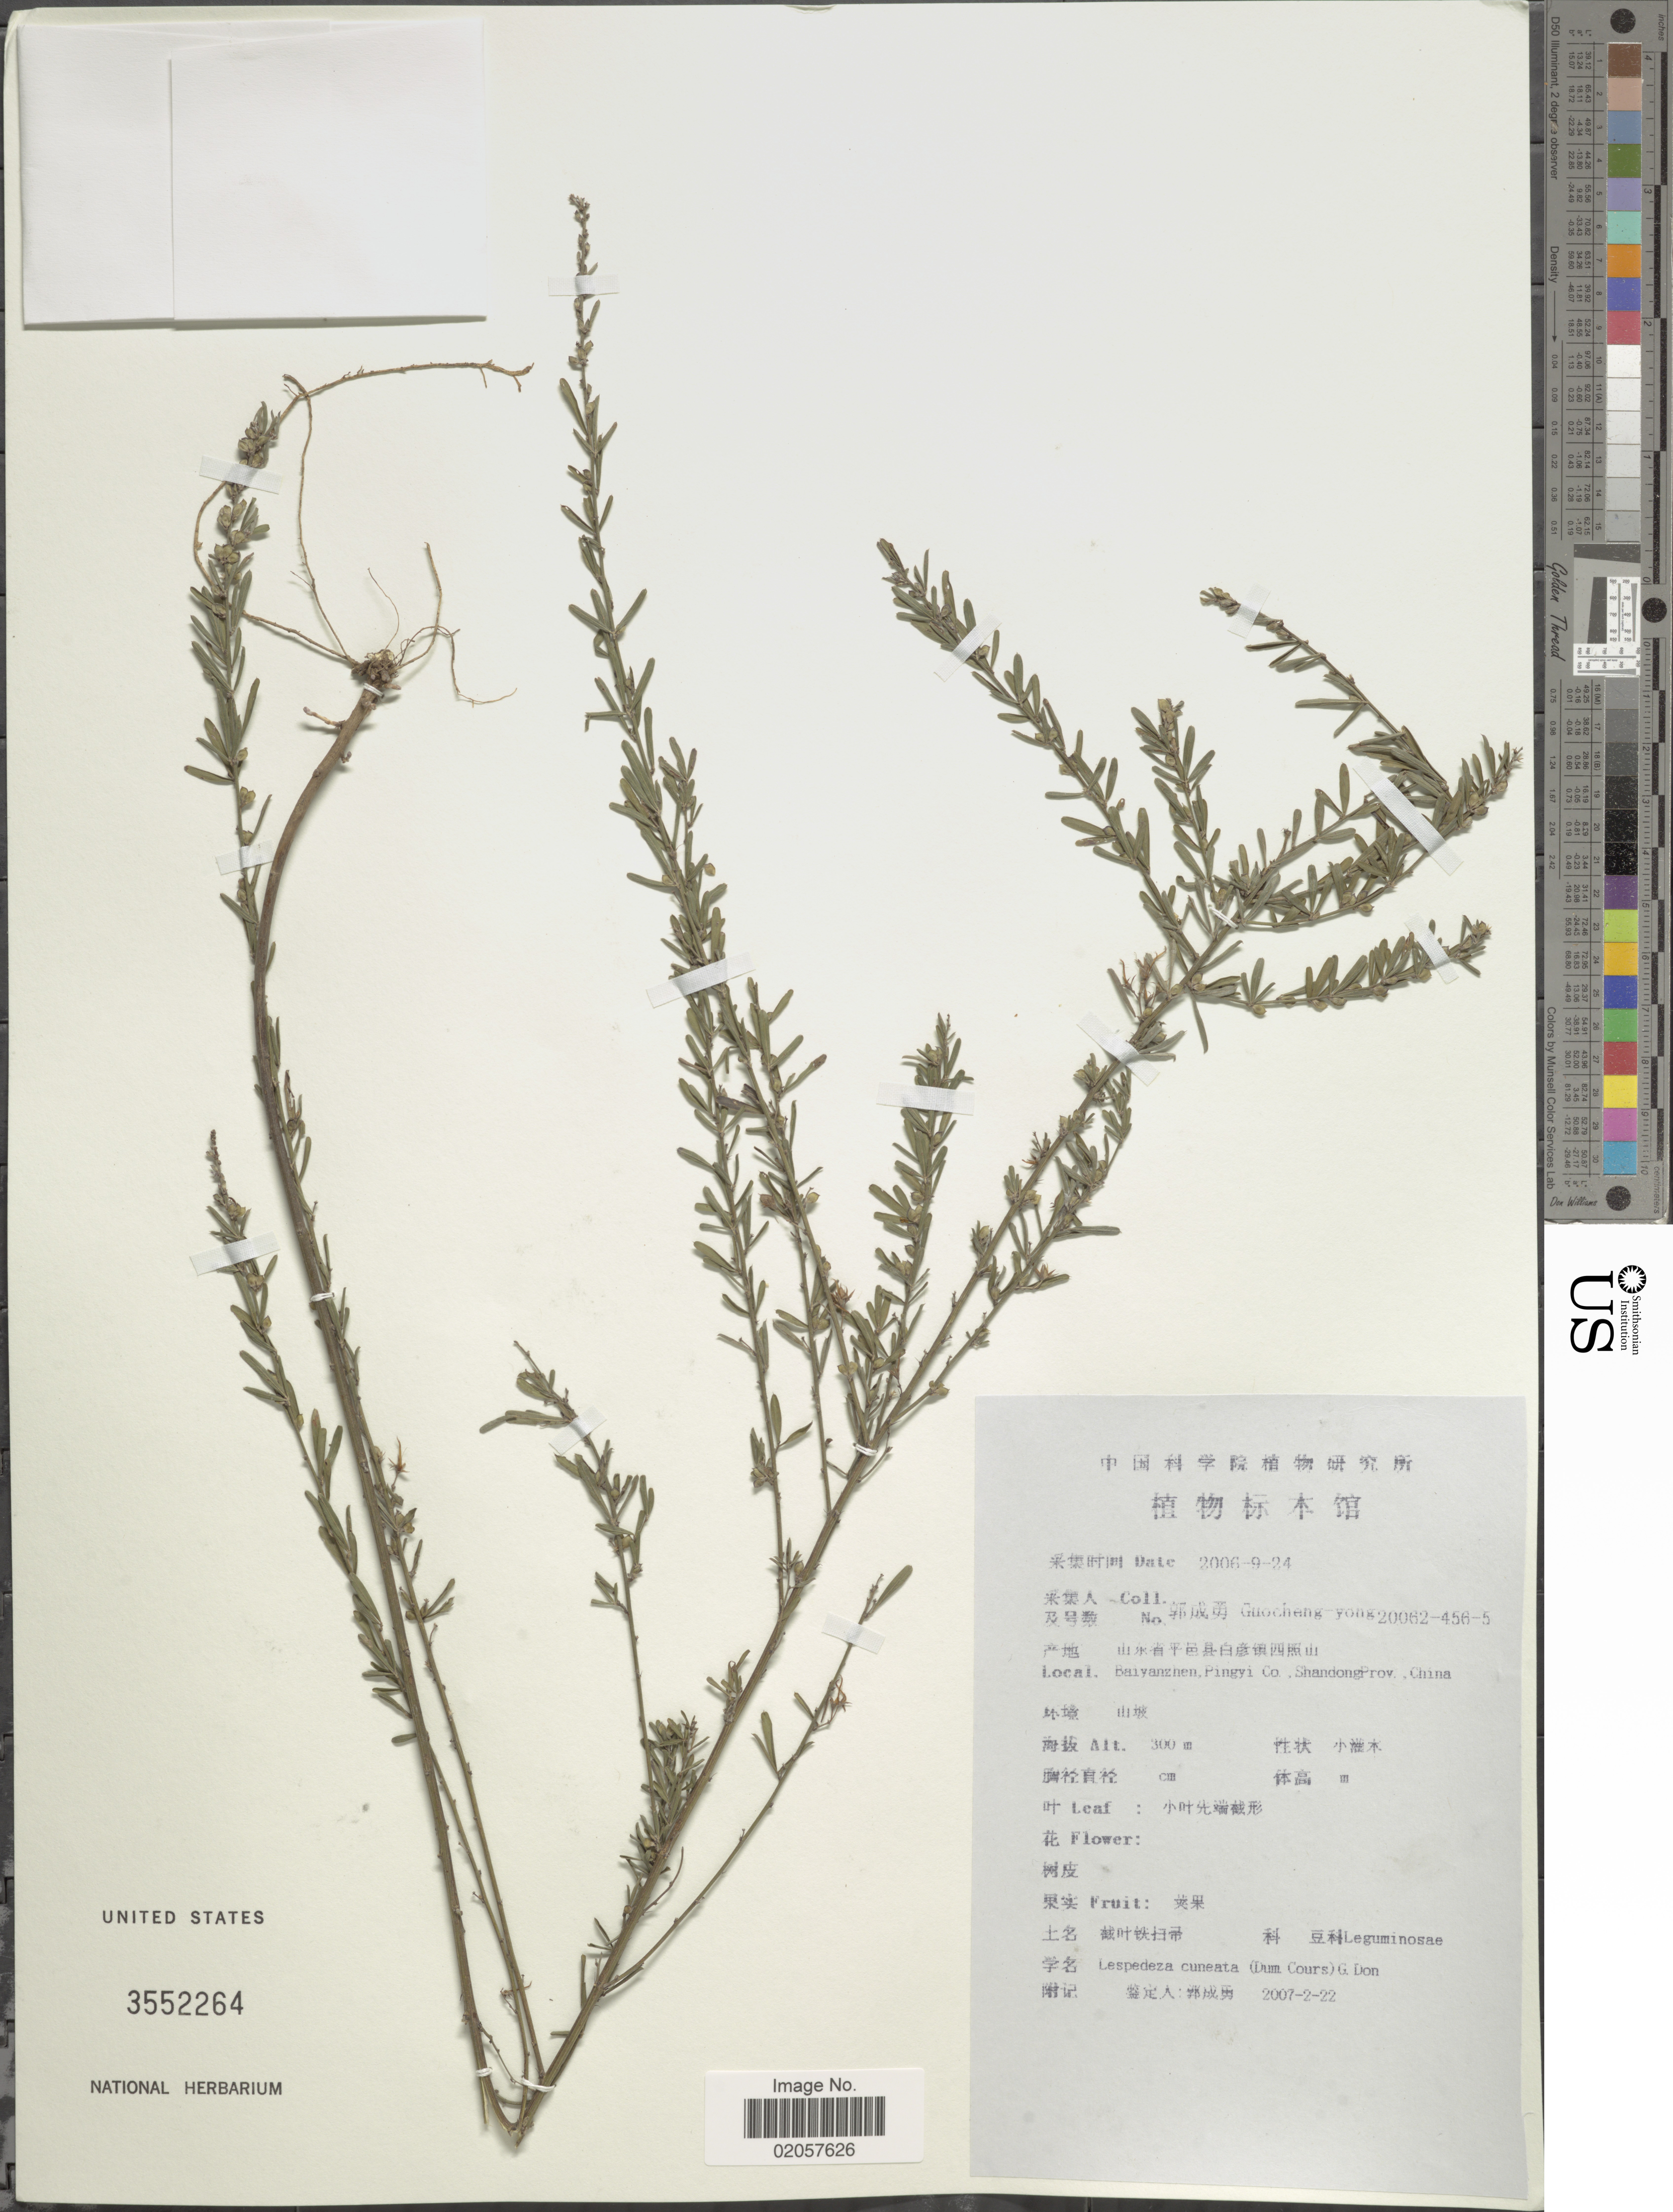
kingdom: Plantae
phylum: Tracheophyta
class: Magnoliopsida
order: Fabales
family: Fabaceae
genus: Lespedeza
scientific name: Lespedeza cuneata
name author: (Dum. Cours.) G. Don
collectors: Guo cheng-yong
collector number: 20062-456-5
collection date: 2006-09-24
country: China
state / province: Shandong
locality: Baiyanzhen, Pingyi Co.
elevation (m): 300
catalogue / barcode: US 3552264